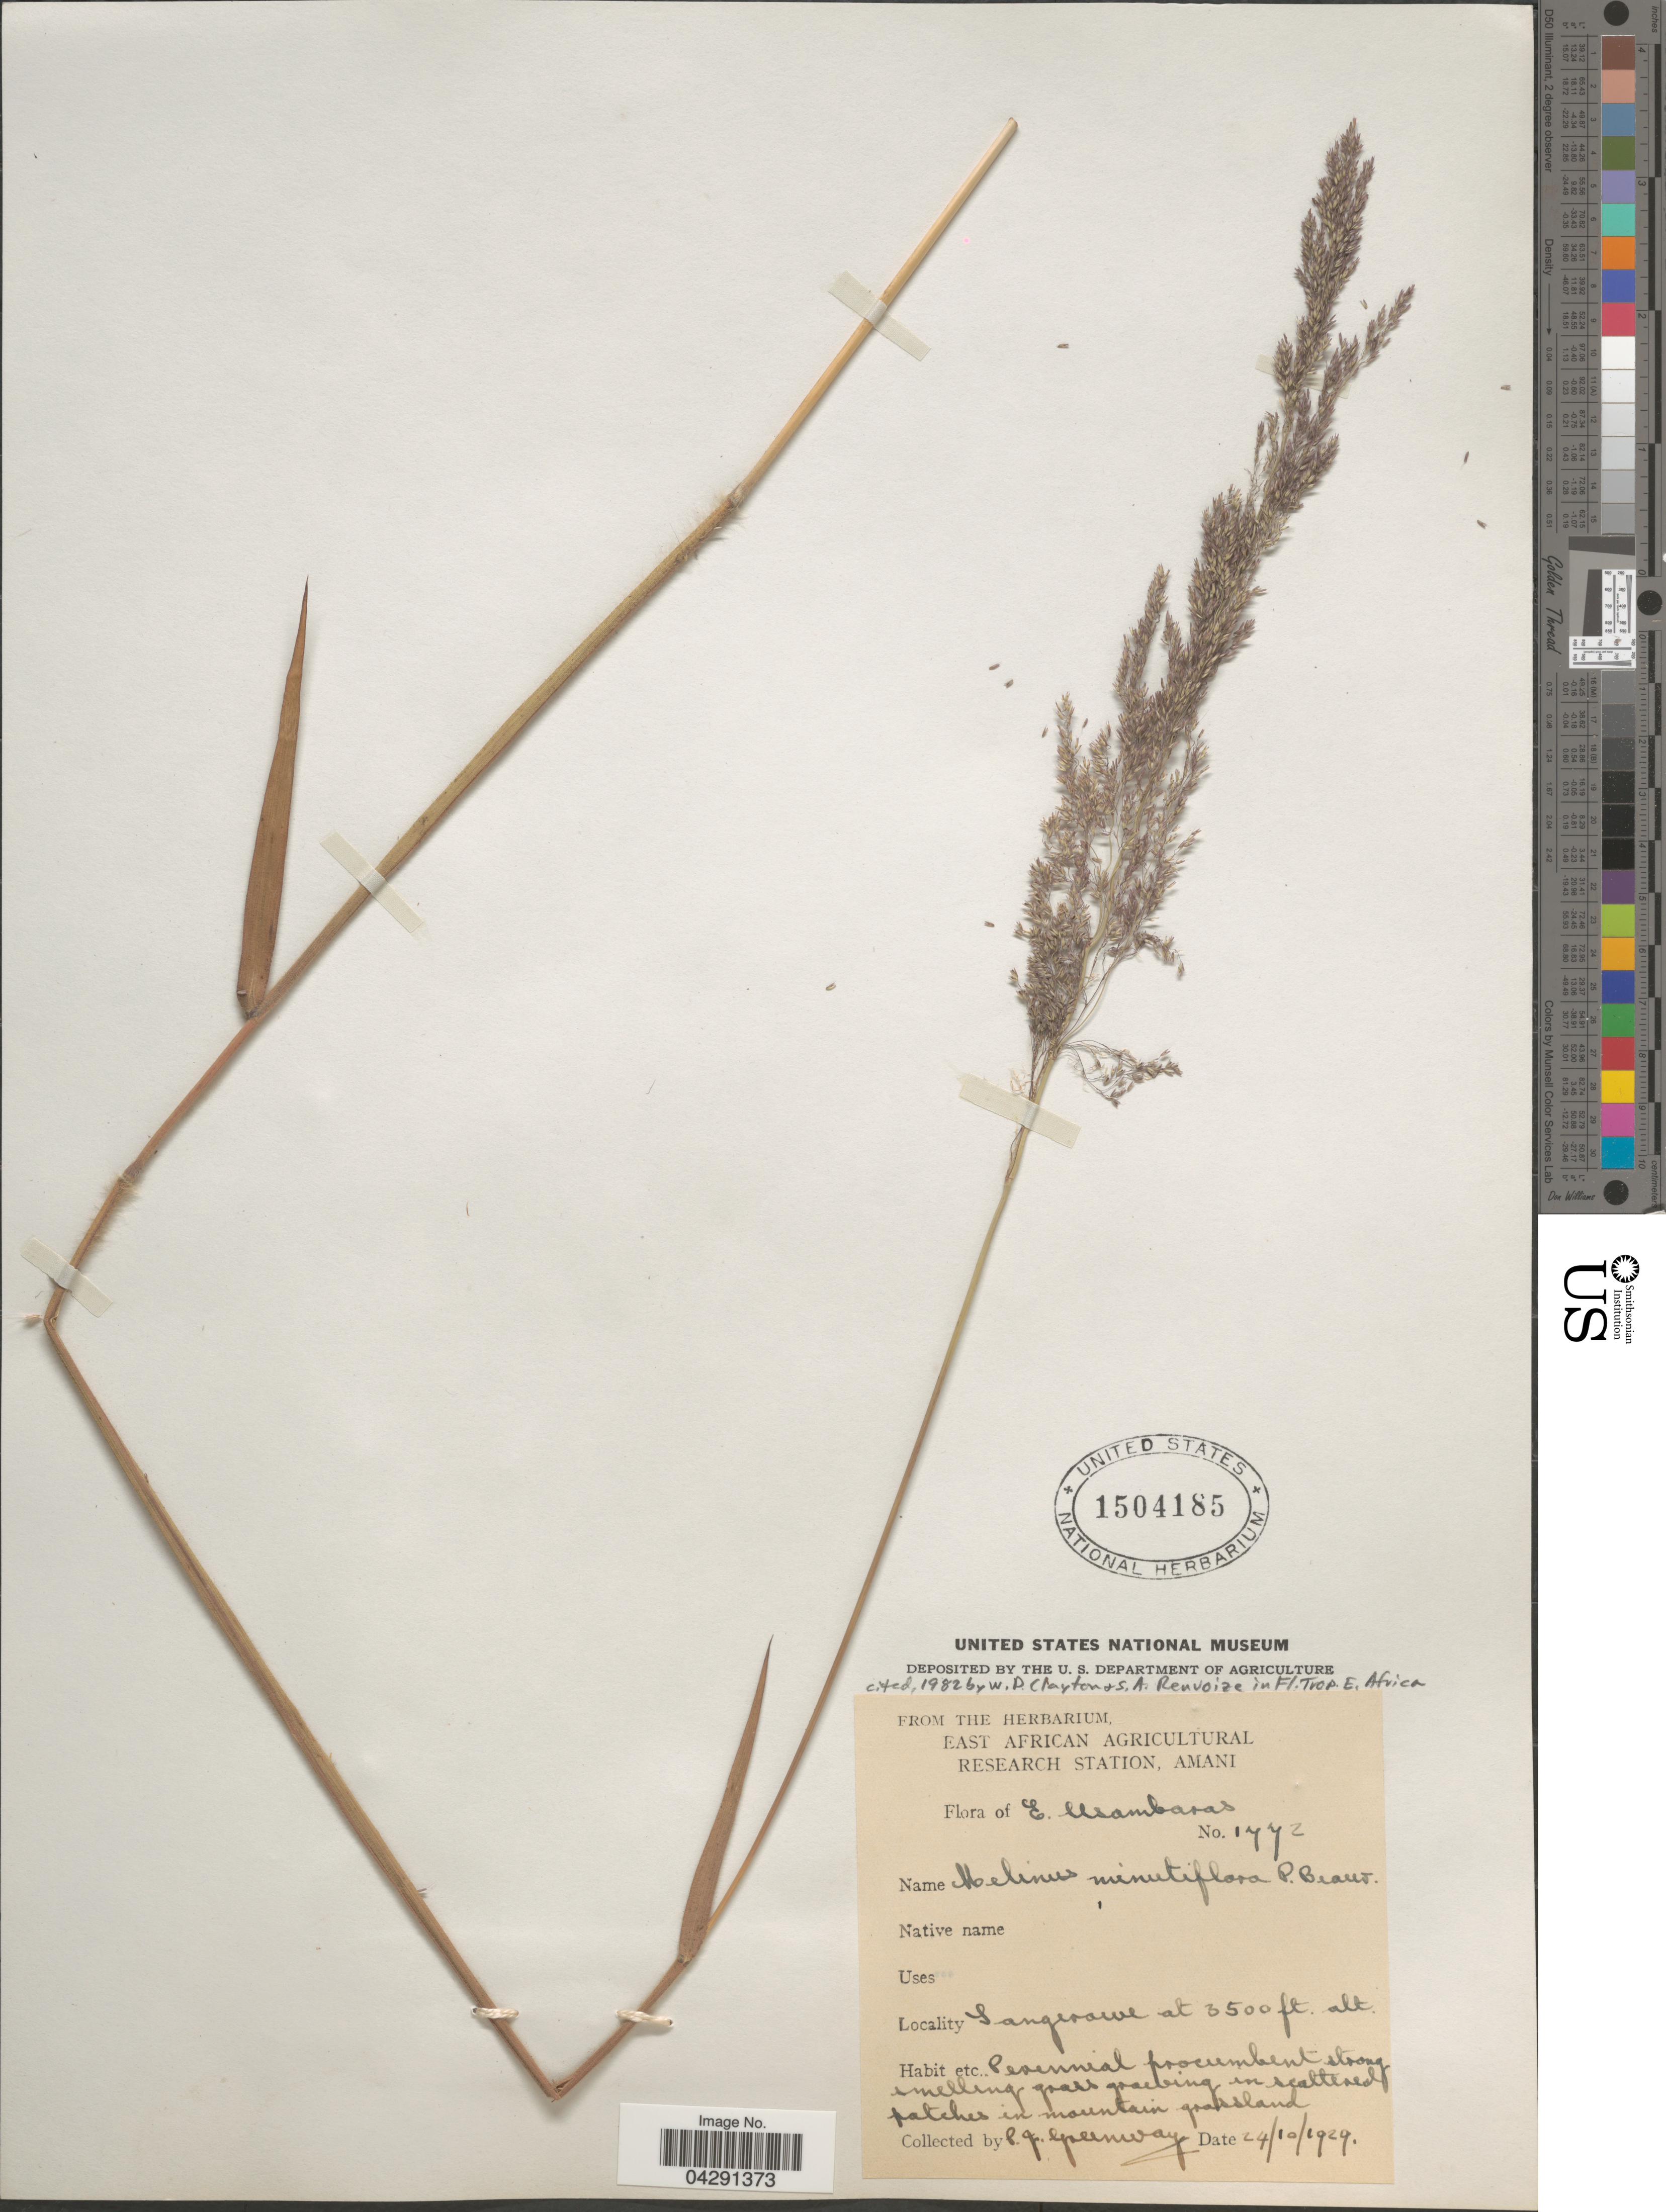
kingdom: Plantae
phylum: Tracheophyta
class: Liliopsida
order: Poales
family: Poaceae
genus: Melinis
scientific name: Melinis minutiflora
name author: P. Beauv.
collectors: P. J. Greenway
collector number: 1772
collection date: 1929-10-24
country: Tanzania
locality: E. Usambaras. Sangeroowe [interpreted].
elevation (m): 1067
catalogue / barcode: US 1504185